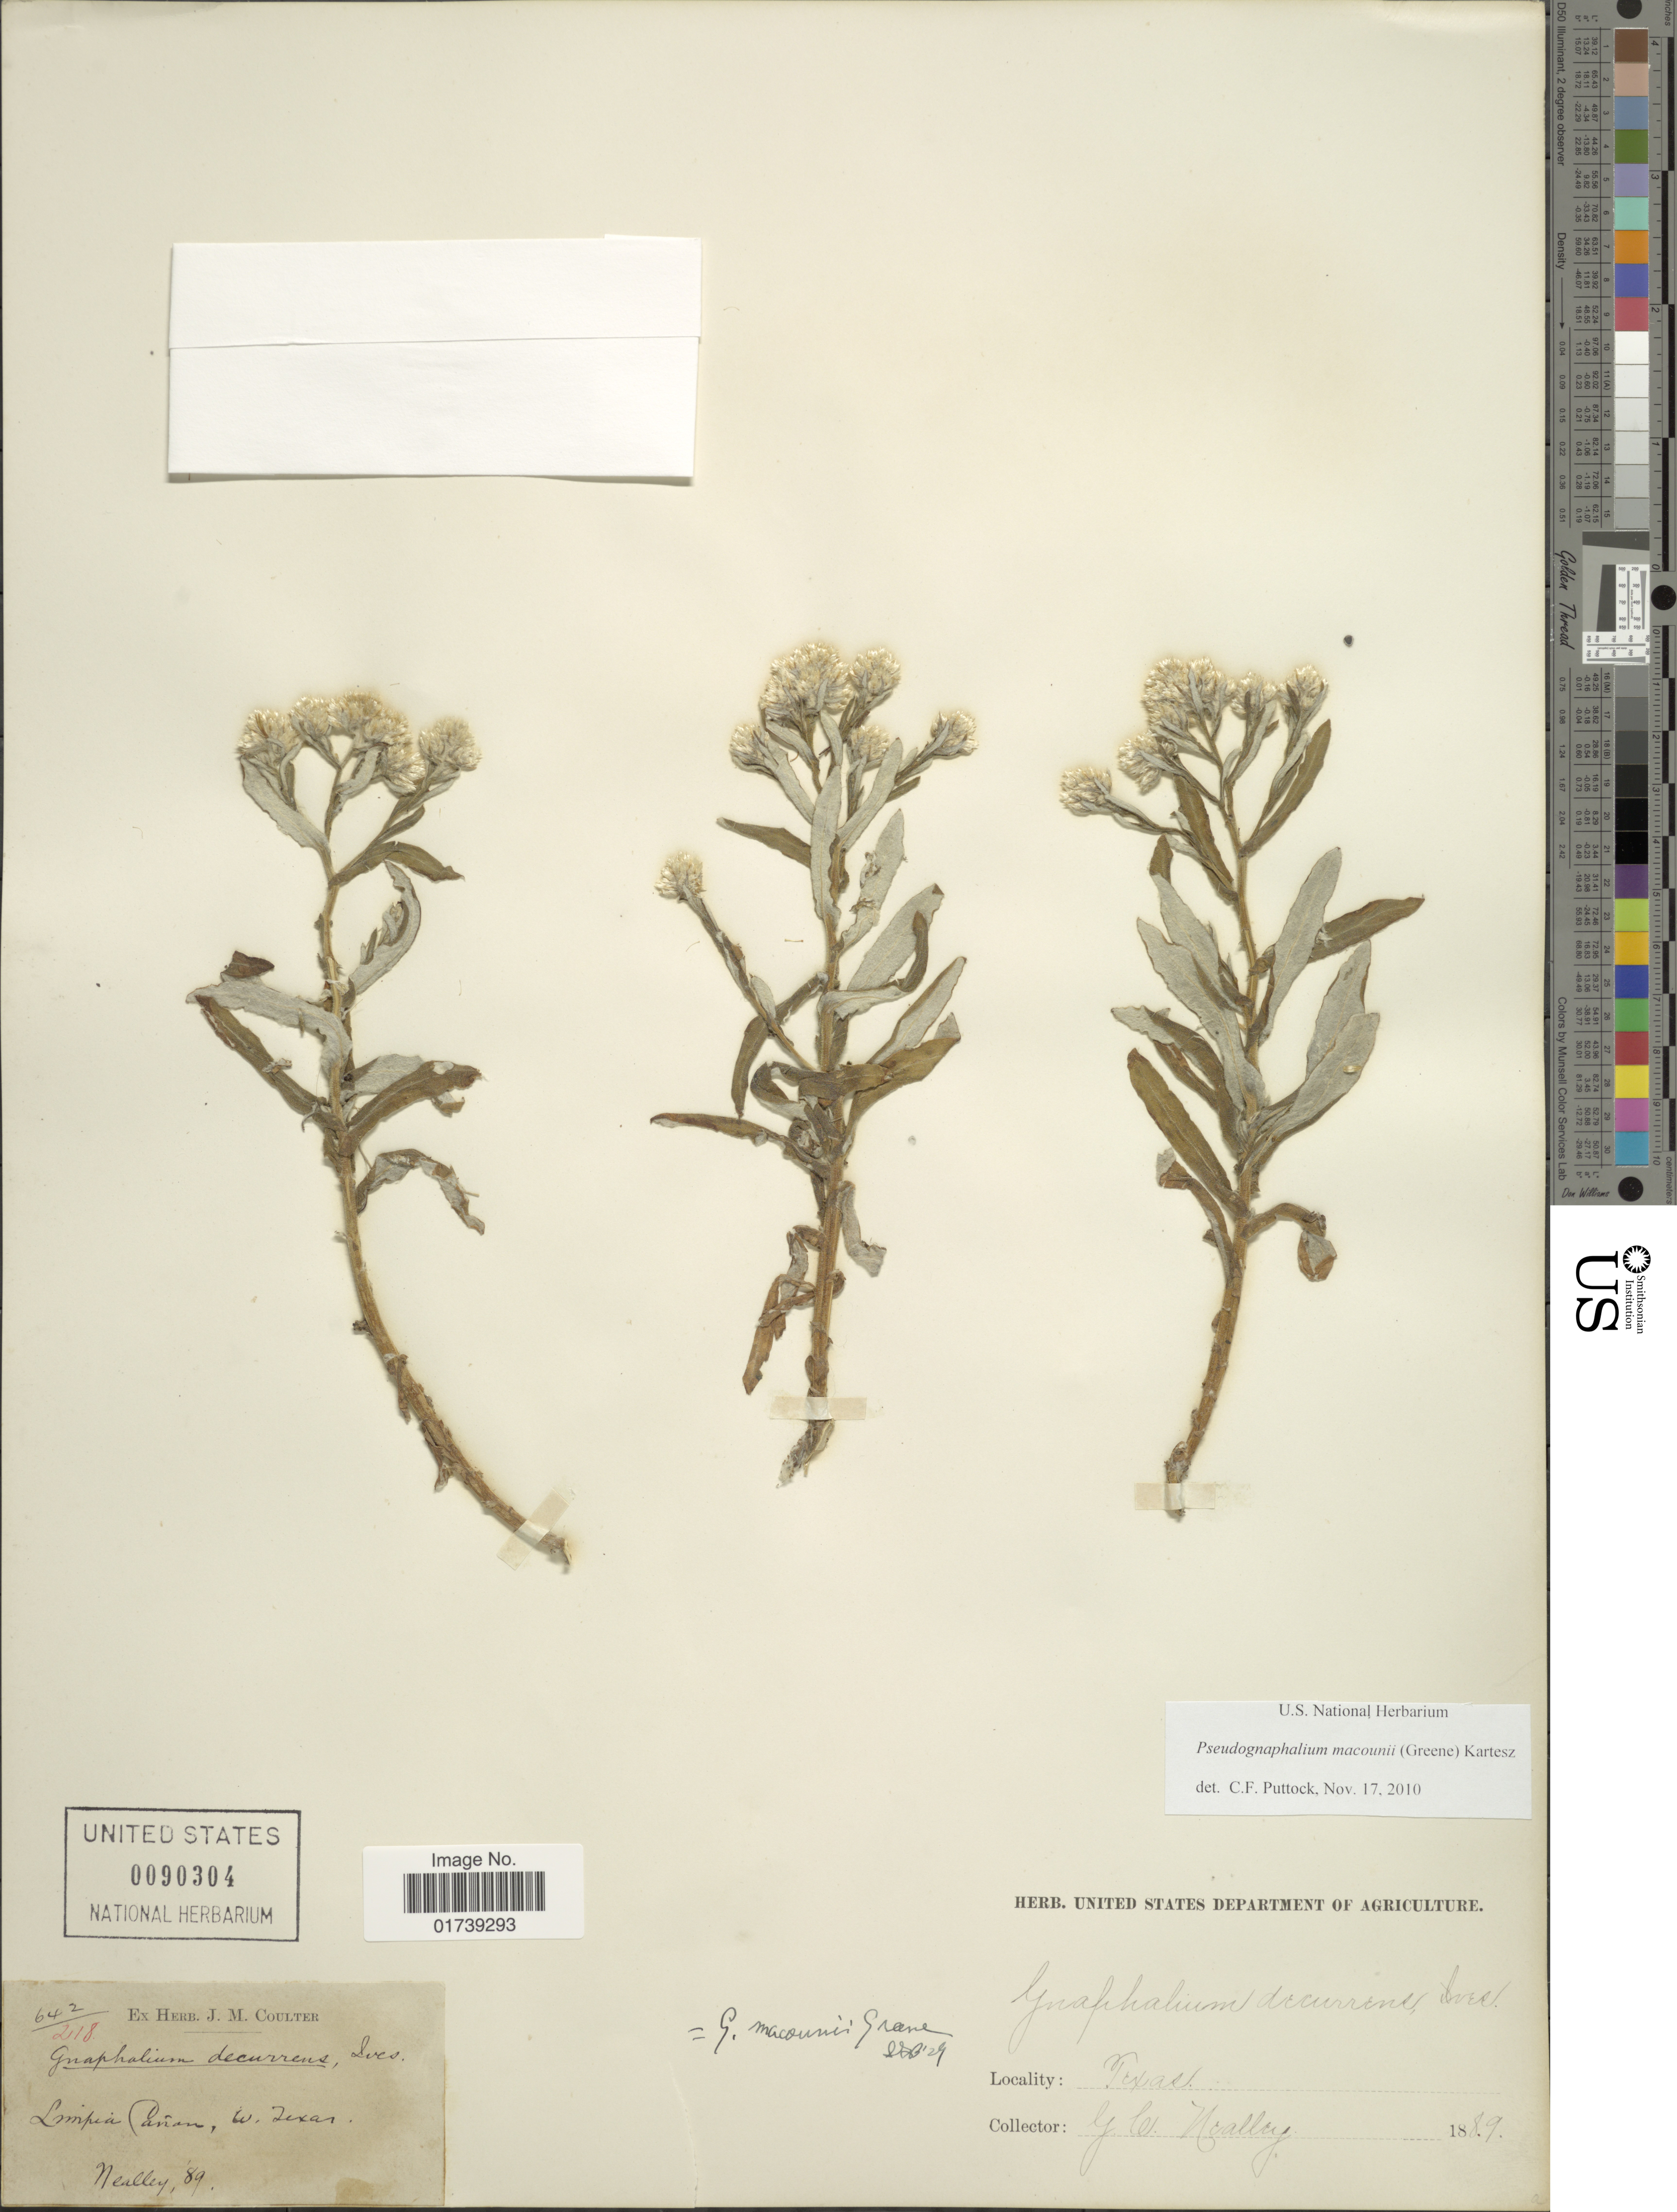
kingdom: Plantae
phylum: Tracheophyta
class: Magnoliopsida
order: Asterales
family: Asteraceae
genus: Pseudognaphalium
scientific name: Pseudognaphalium macounii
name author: (Greene) Kartesz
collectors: G. C. Nealley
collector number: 642/218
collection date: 1889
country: United States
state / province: Texas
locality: Lmipia Canon, w. Texas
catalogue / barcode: US 90304